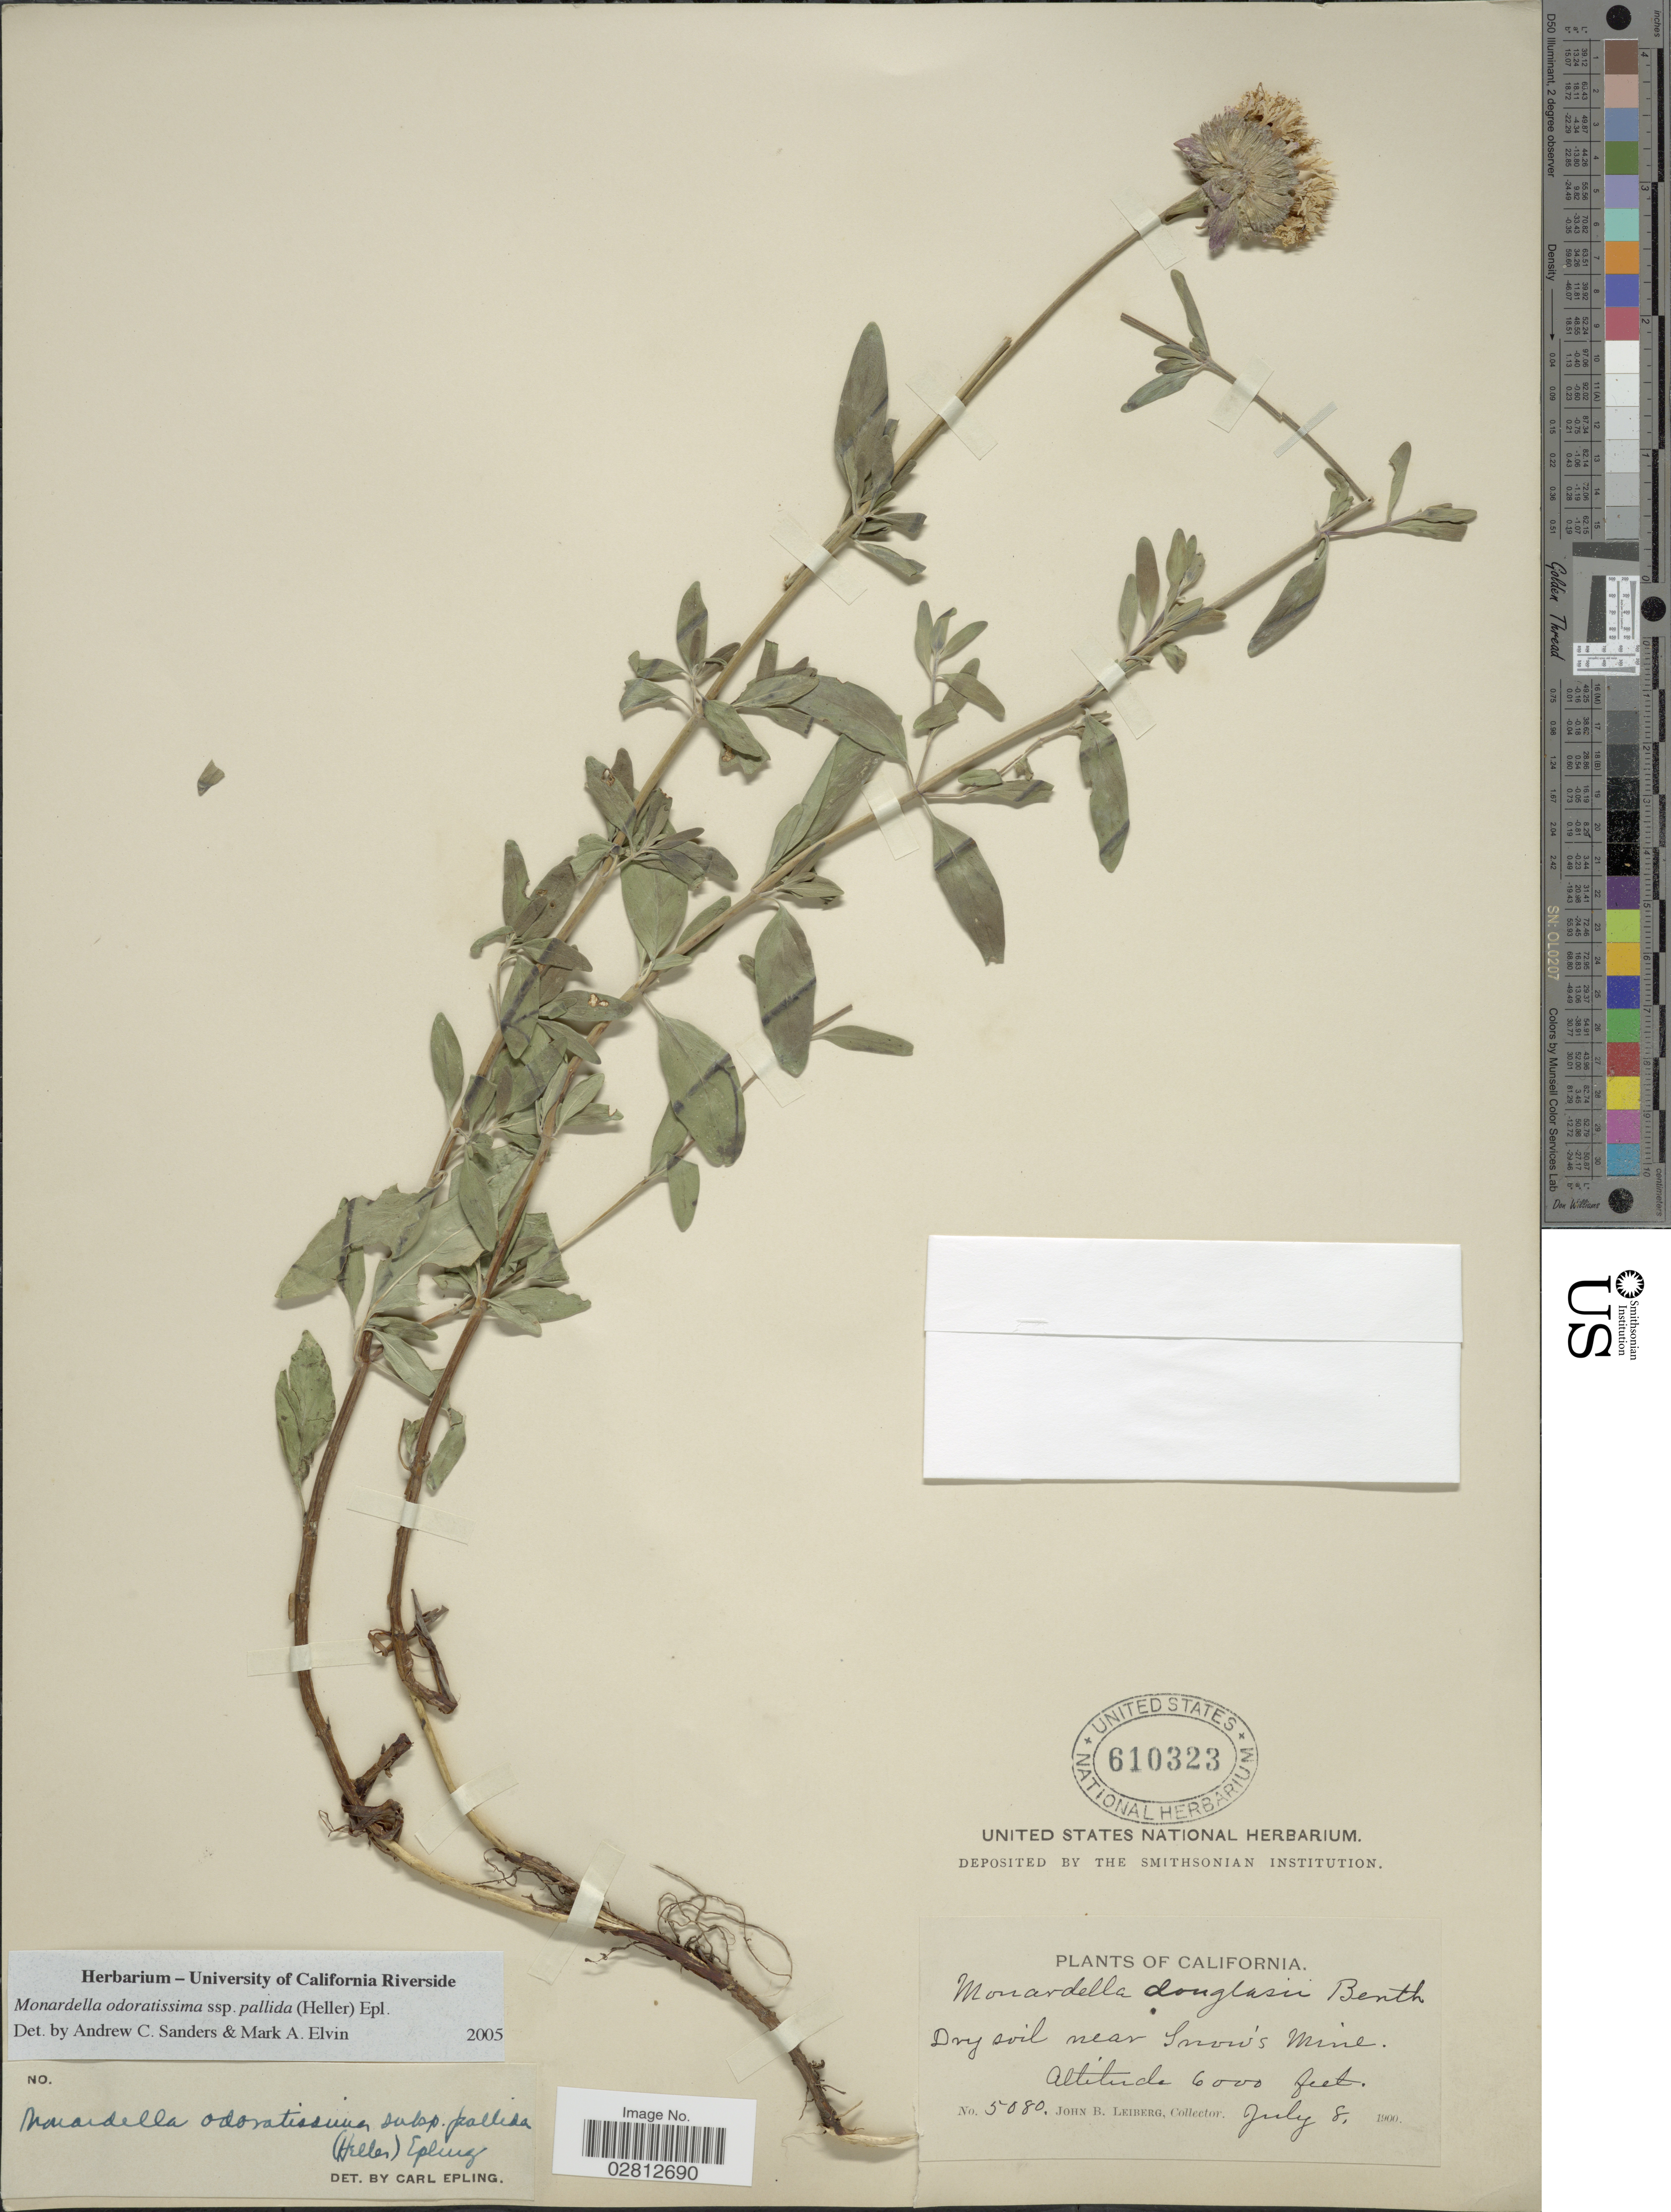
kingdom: Plantae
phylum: Tracheophyta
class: Magnoliopsida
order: Lamiales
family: Lamiaceae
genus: Monardella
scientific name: Monardella odoratissima subsp. pallida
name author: (A. Heller) Epling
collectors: J. B. Leiberg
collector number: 5080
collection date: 1900-07-08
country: United States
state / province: California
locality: Near Snow's Mine.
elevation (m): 1829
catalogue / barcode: US 610323